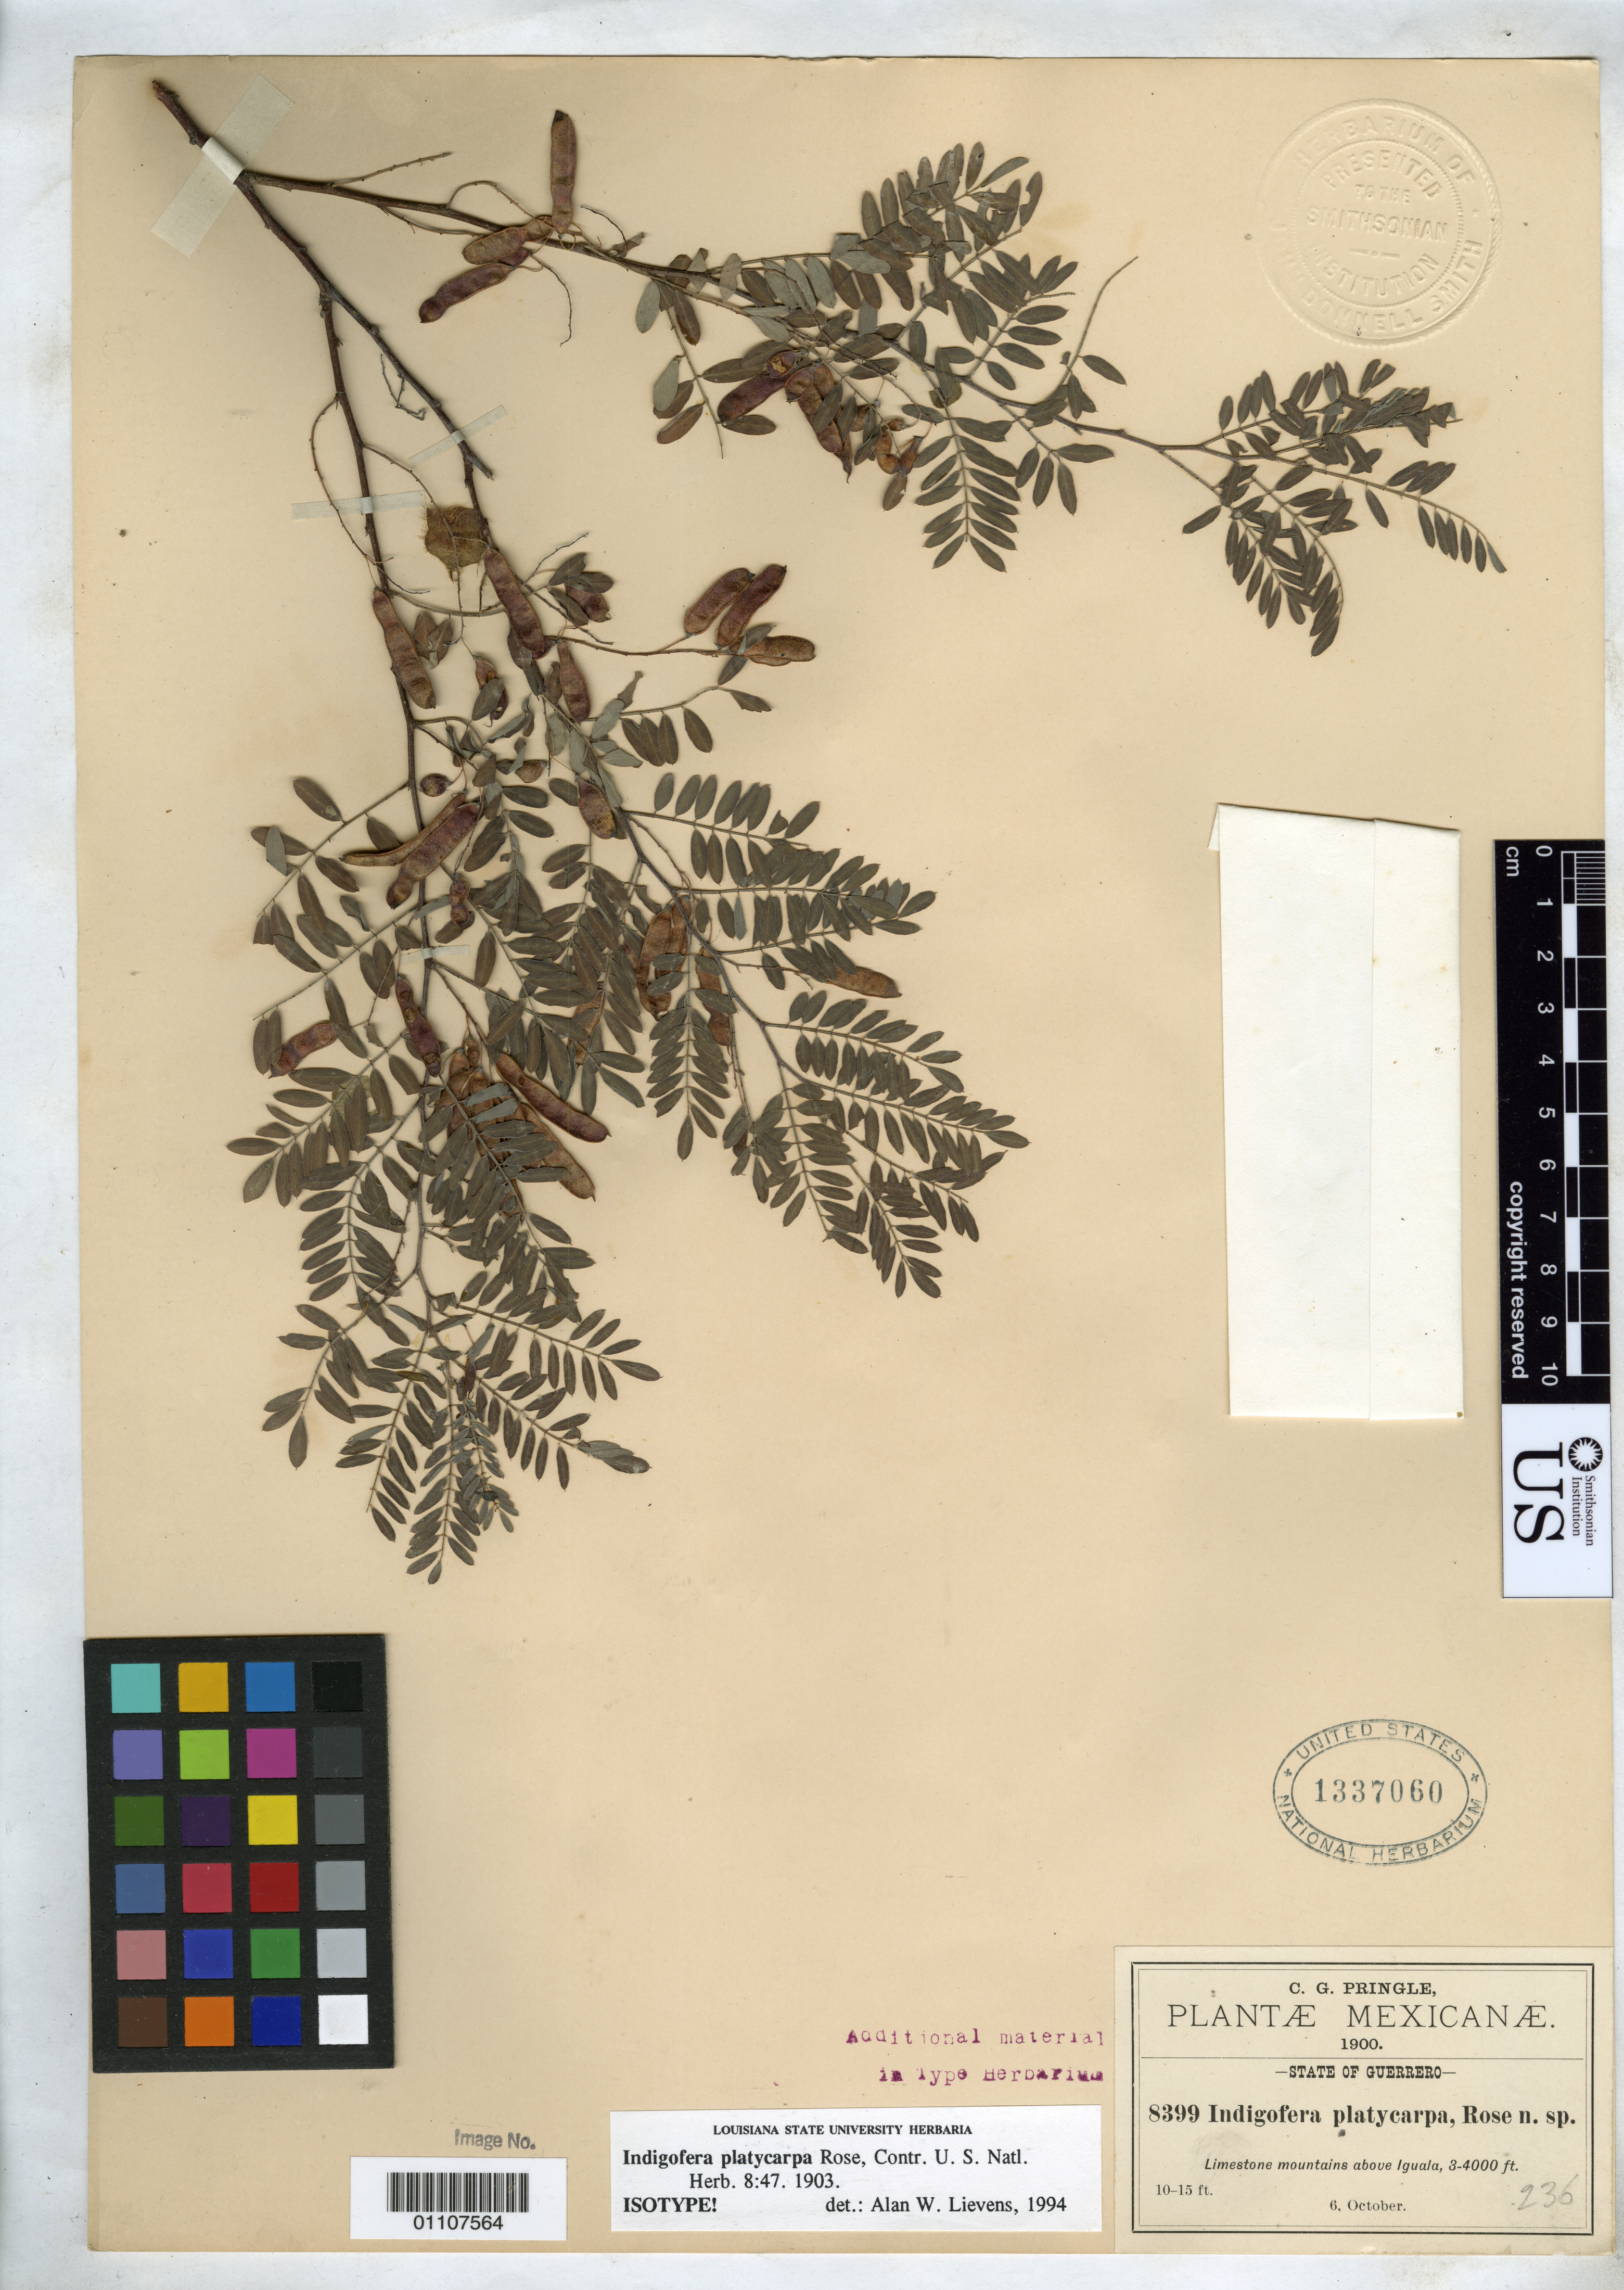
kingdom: Plantae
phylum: Tracheophyta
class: Magnoliopsida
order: Fabales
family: Fabaceae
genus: Indigofera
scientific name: Indigofera platycarpa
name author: Rose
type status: Isotype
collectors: C. G. Pringle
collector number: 8399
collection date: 1900-10-06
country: Mexico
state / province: Guerrero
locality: Limestone mountains above Iguala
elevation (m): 1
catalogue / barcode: US 1337060